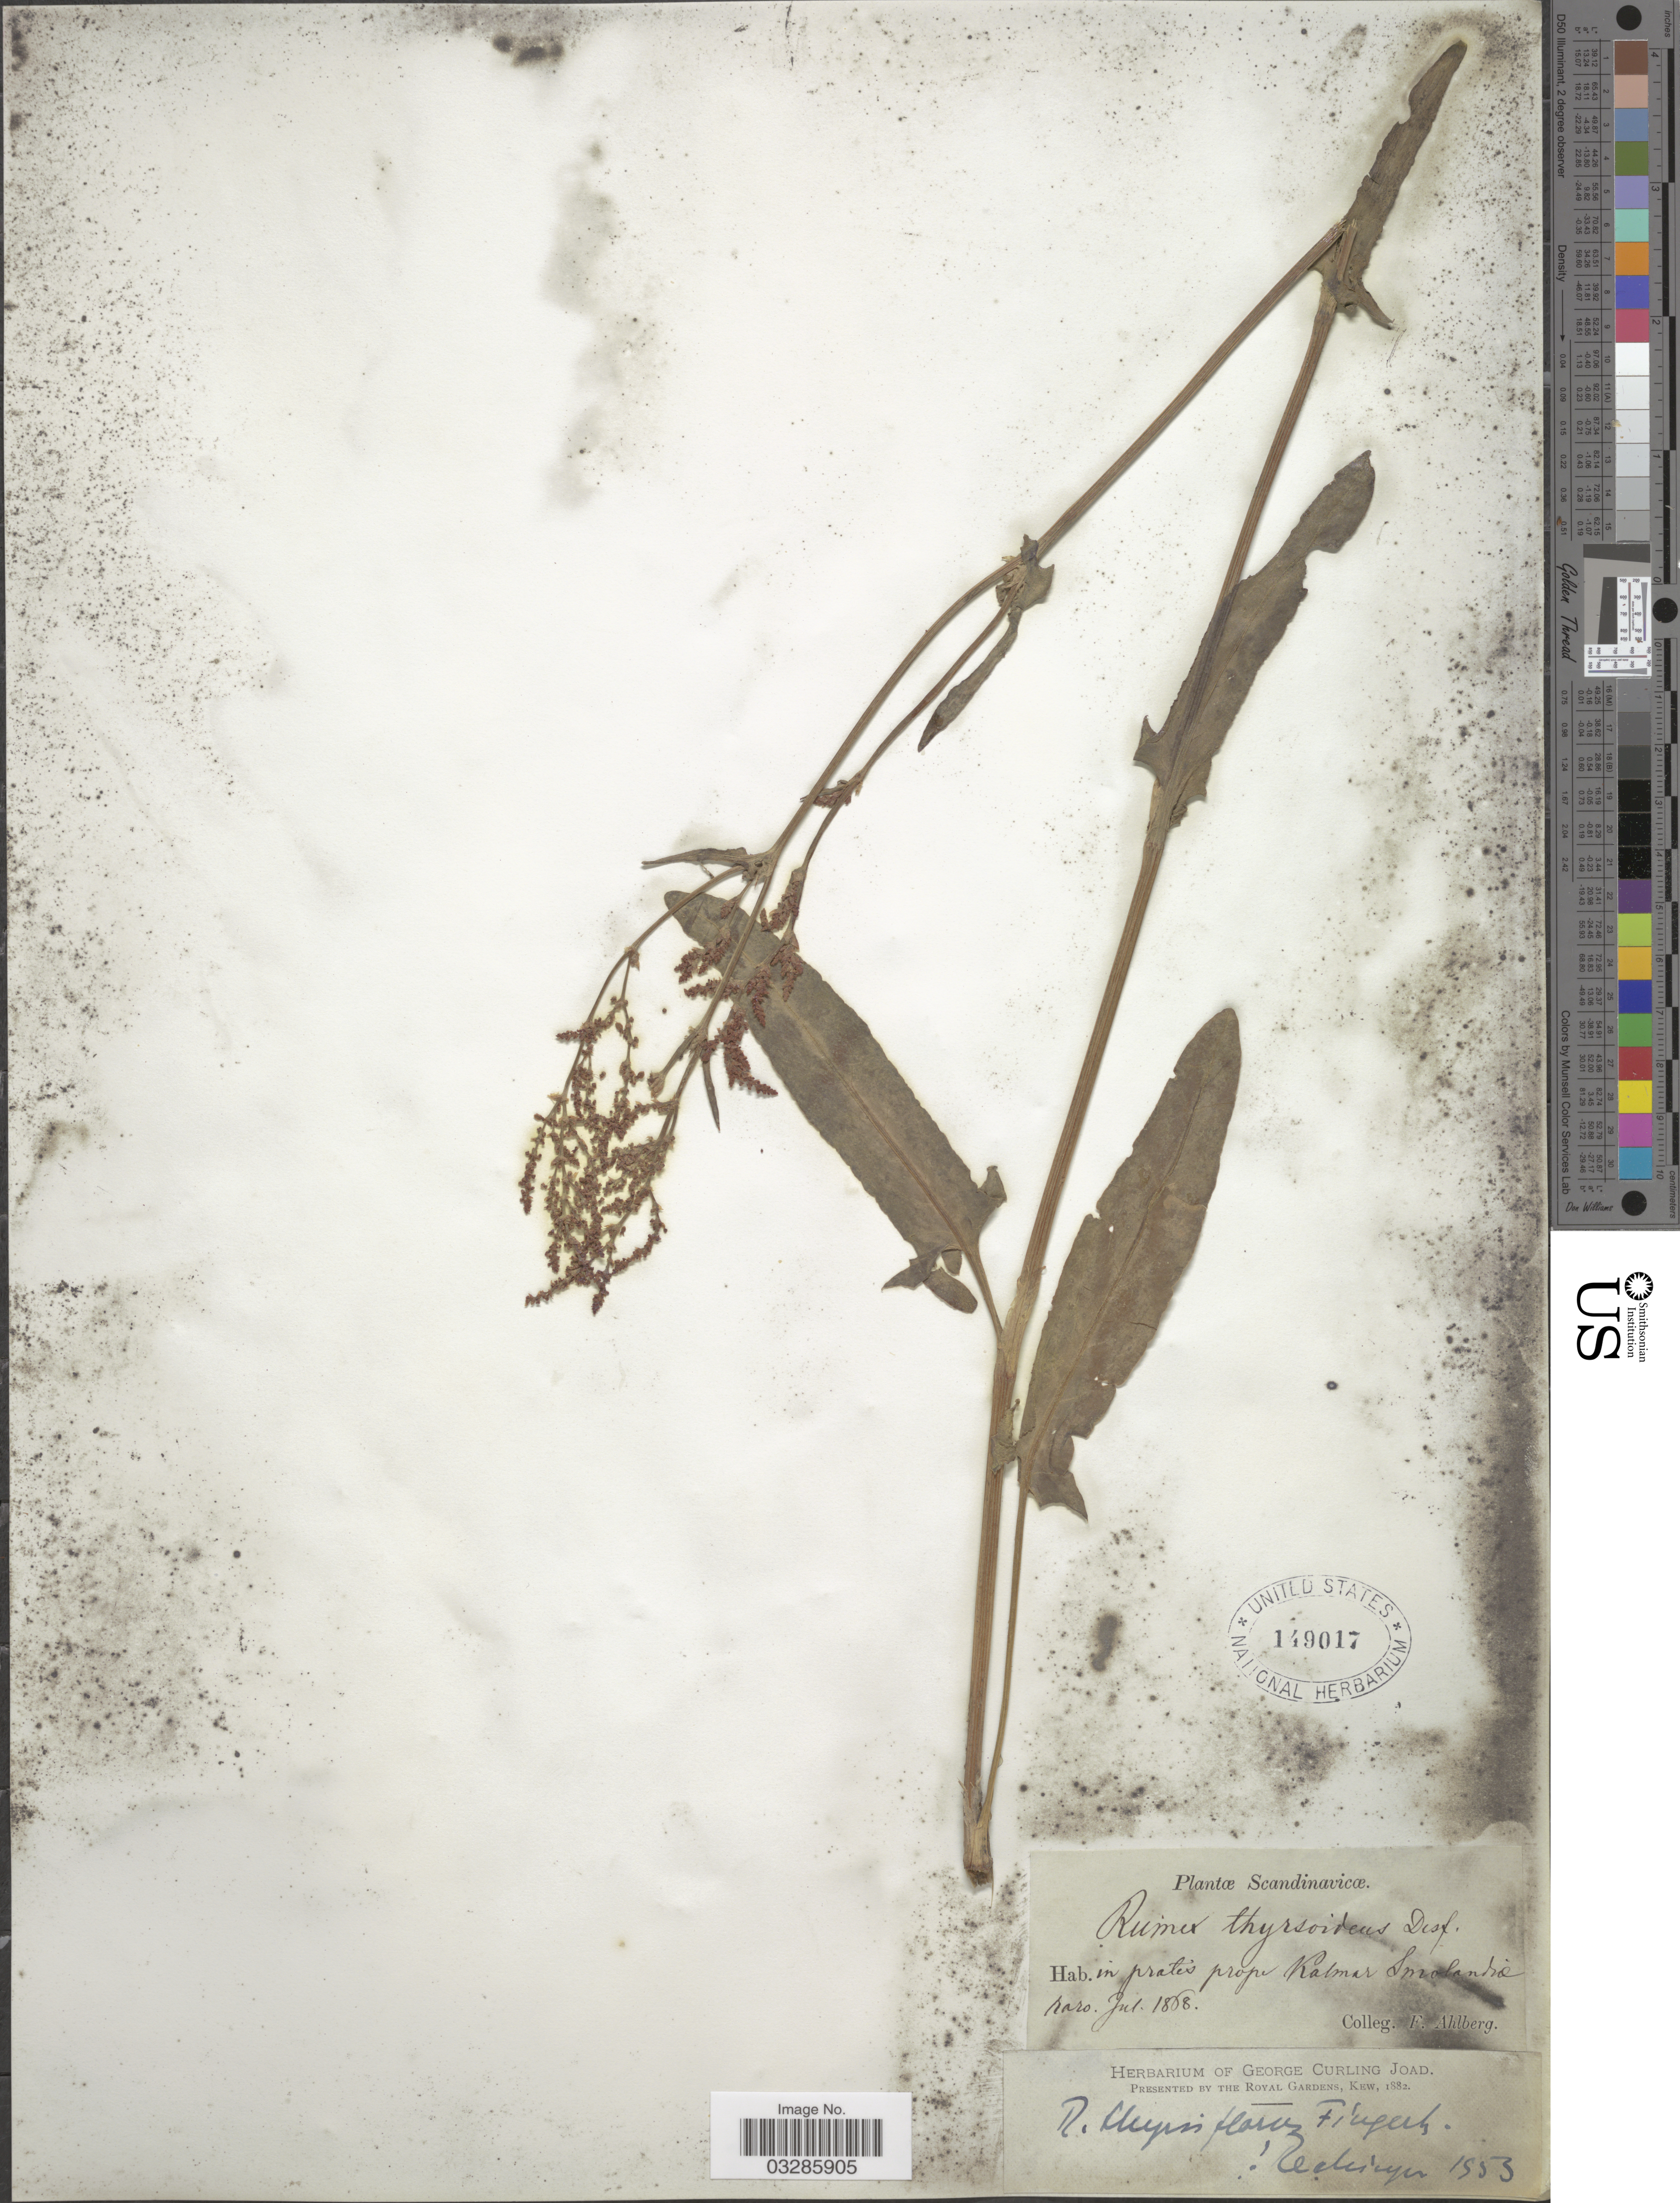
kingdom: Plantae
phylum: Tracheophyta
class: Magnoliopsida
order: Caryophyllales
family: Polygonaceae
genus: Rumex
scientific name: Rumex thyrsiflorus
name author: Fingerh.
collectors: F. Ahlberg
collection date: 1868-07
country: Sweden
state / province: Kalmar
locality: Scandinavicæ. In pratis prope Kalmar Smolandia raro.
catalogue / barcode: US 149017